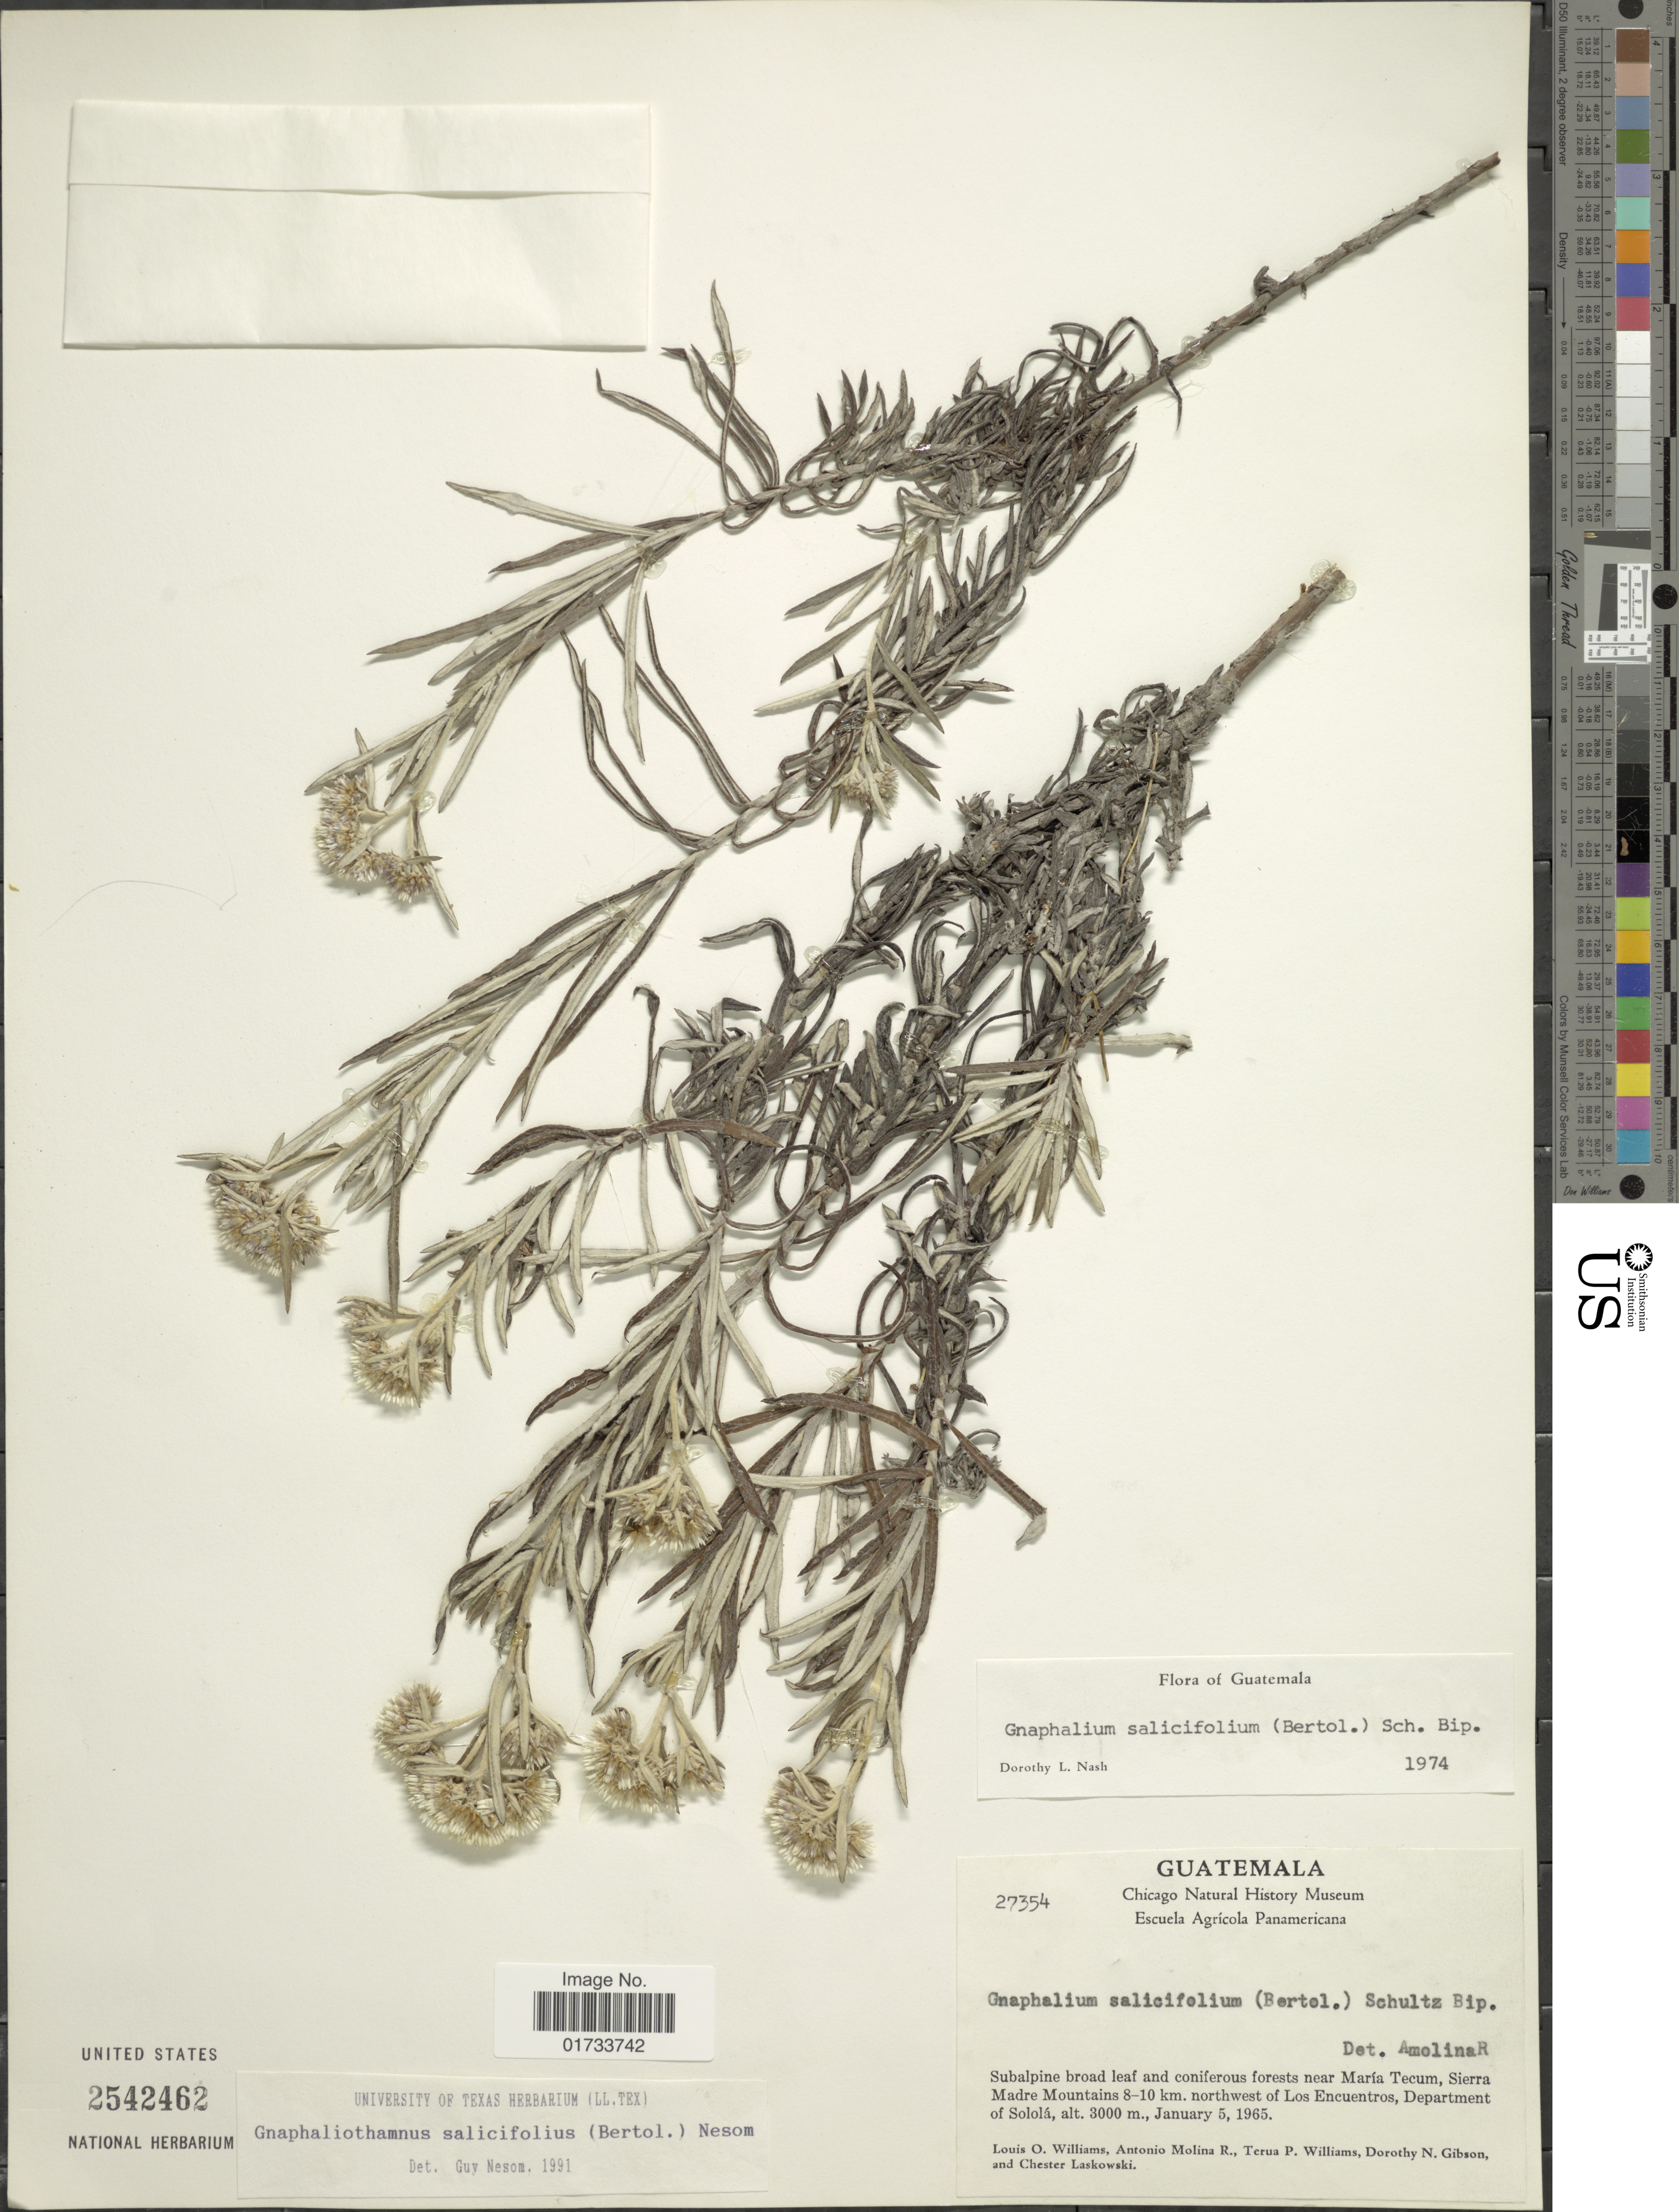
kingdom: Plantae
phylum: Tracheophyta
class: Magnoliopsida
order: Asterales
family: Asteraceae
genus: Chionolaena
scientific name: Chionolaena salicifolia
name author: (Bertol.) G.L. Nesom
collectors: L. O. Williams, A. Molina R., T. P. Williams, D. N. Gibson & C. Laskowski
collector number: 27354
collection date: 1965-01-05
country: Guatemala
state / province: Sololá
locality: Subalpine broad leaf and coniferous forests near María Tecum, Sierra Madre Mountains 8-10 km. northwest of Los Encuentros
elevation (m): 3000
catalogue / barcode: US 2542462